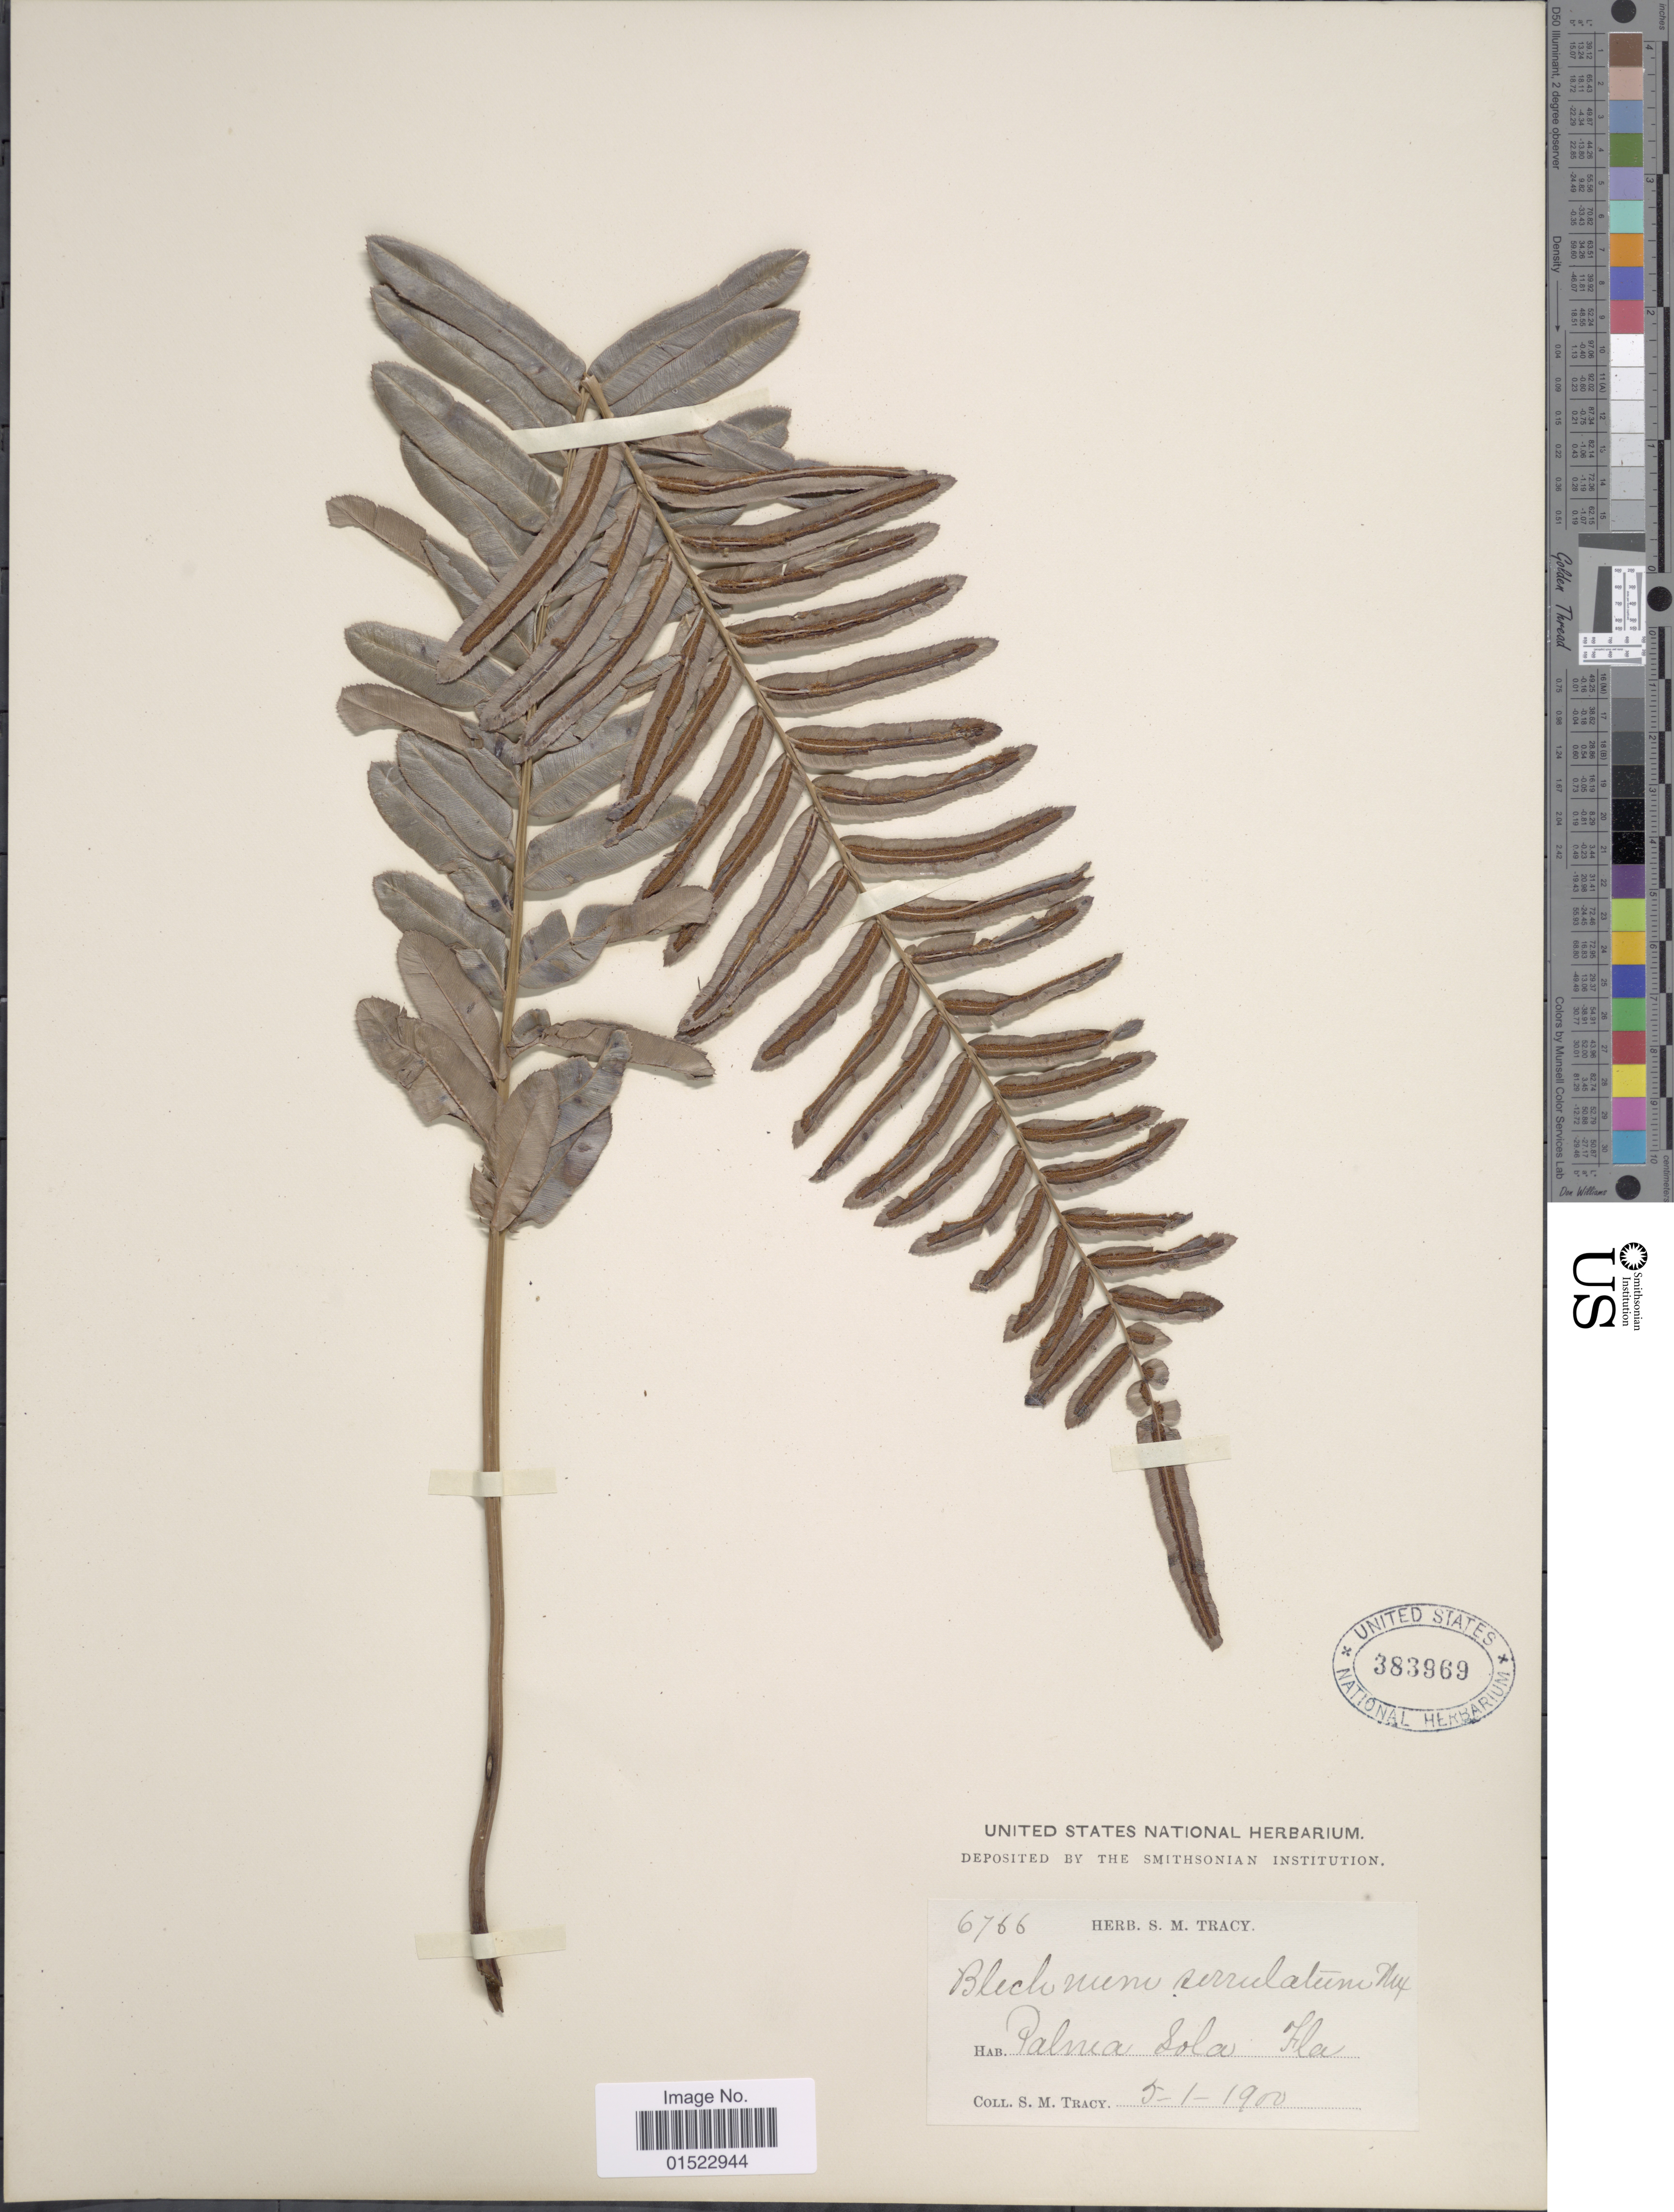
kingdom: Plantae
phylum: Tracheophyta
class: Polypodiopsida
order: Polypodiales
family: Blechnaceae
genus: Telmatoblechnum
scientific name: Telmatoblechnum serrulatum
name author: (Rich.) Perrie et al.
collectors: S. M. Tracy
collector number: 6766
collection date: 1900-01-05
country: United States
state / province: Florida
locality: Palma Sola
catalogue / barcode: US 383969